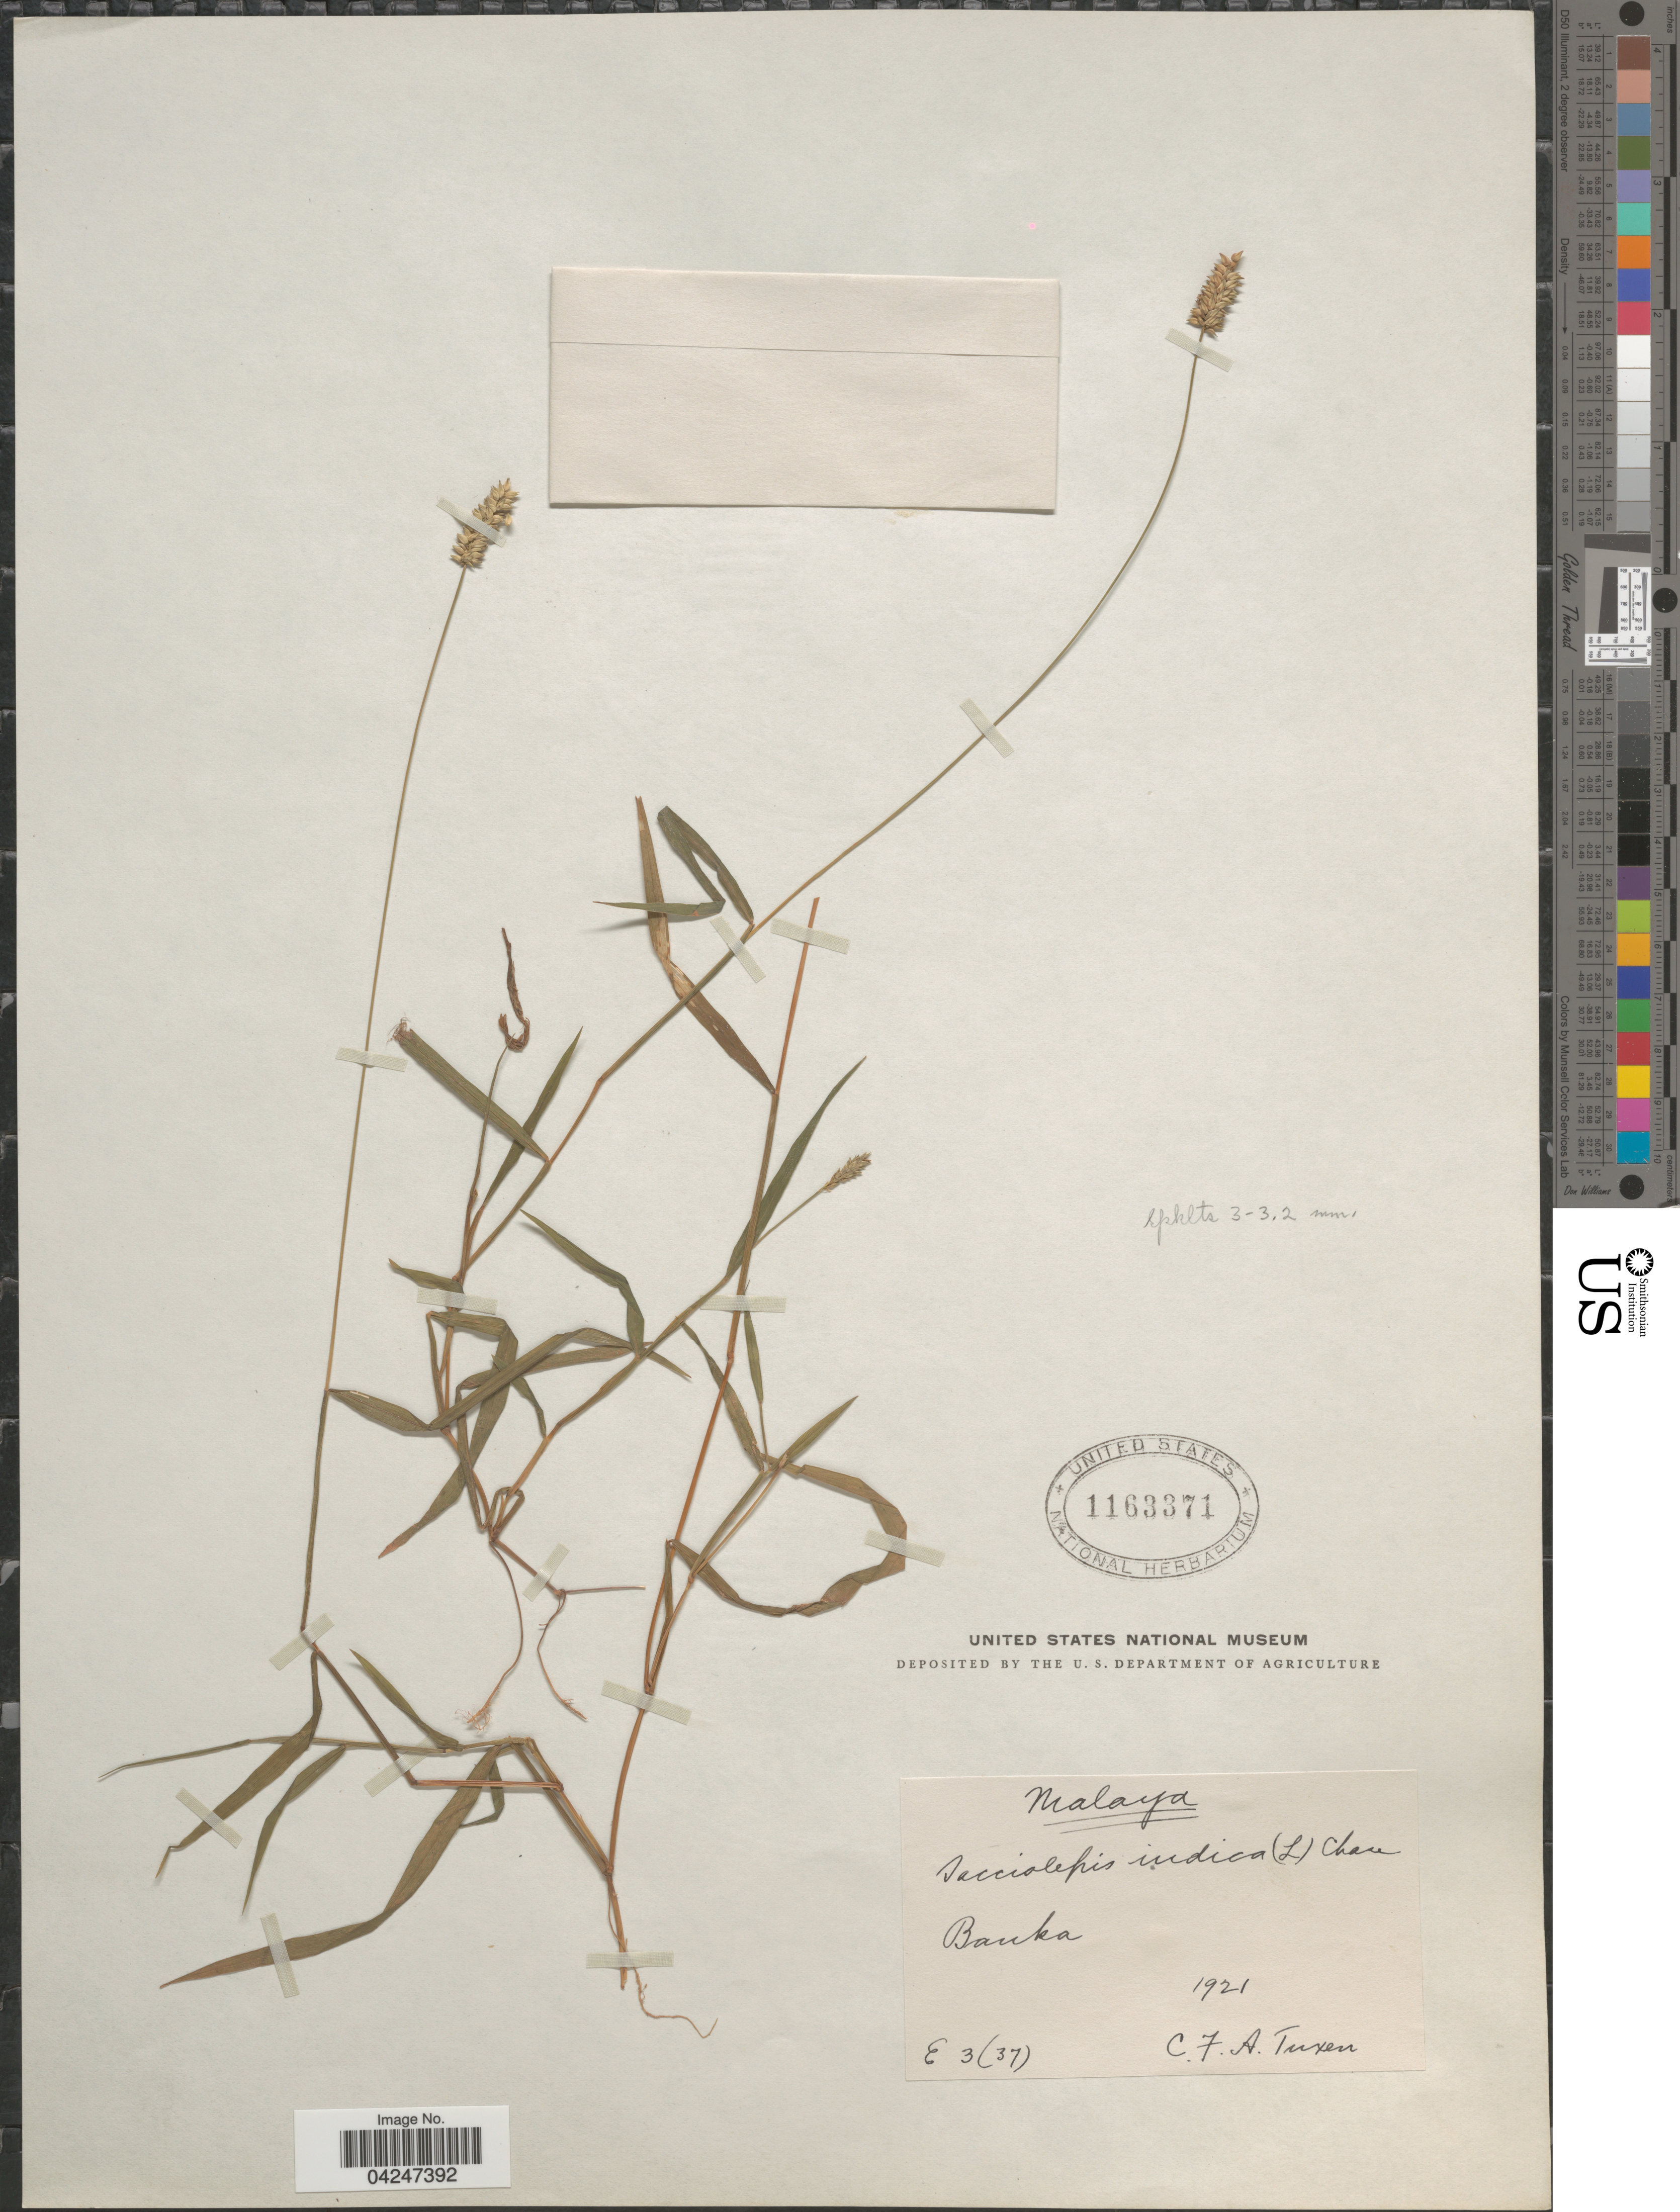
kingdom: Plantae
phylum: Tracheophyta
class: Liliopsida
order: Poales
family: Poaceae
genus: Sacciolepis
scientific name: Sacciolepis indica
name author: (L.) Chase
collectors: C. Tuxen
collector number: E 3(37)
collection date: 1921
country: Indonesia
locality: Malaya. Banka.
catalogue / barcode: US 1163371